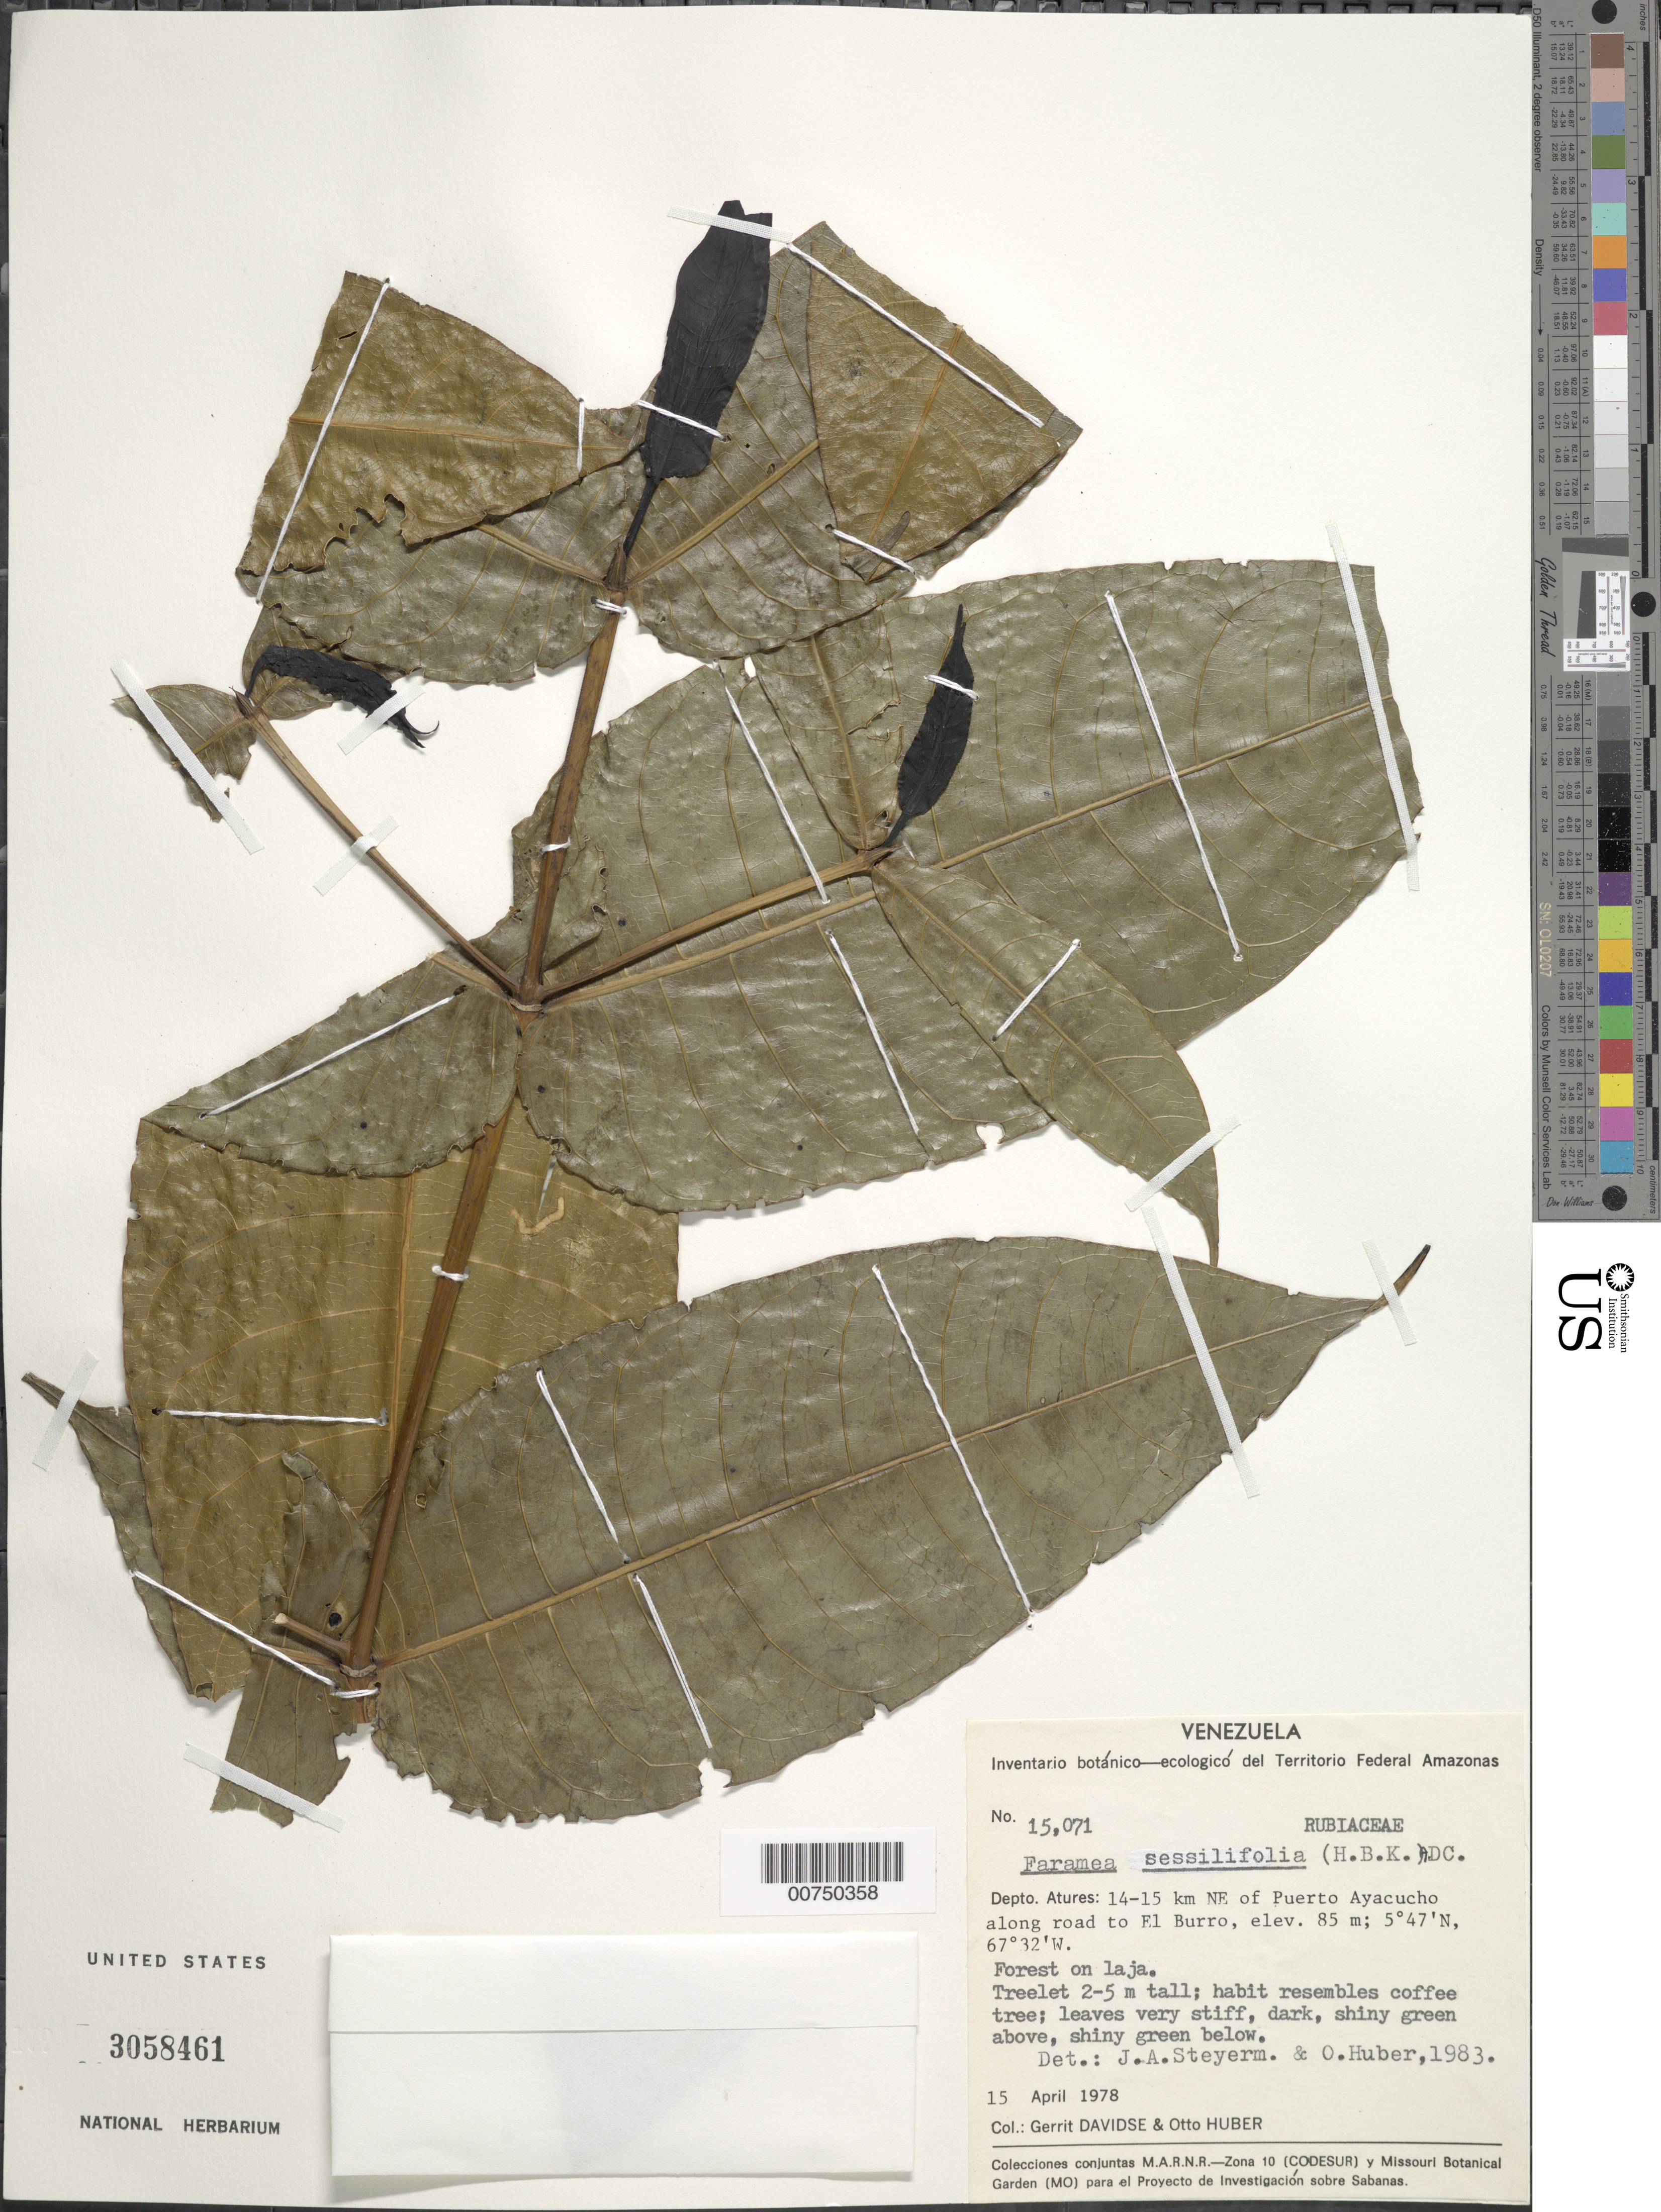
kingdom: Plantae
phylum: Tracheophyta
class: Magnoliopsida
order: Gentianales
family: Rubiaceae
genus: Faramea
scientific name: Faramea sessilifolia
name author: (Kunth) DC.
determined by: Steyermark, J. A.; Huber, O.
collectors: G. Davidse & O. Huber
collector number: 15071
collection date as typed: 15-Apr-78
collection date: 1978-04-15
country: Venezuela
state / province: Amazonas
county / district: Atures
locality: Puerto Ayacucho, 14-15 km NE of on road to El Burro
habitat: Forest on laja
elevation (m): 85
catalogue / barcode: US 3058461